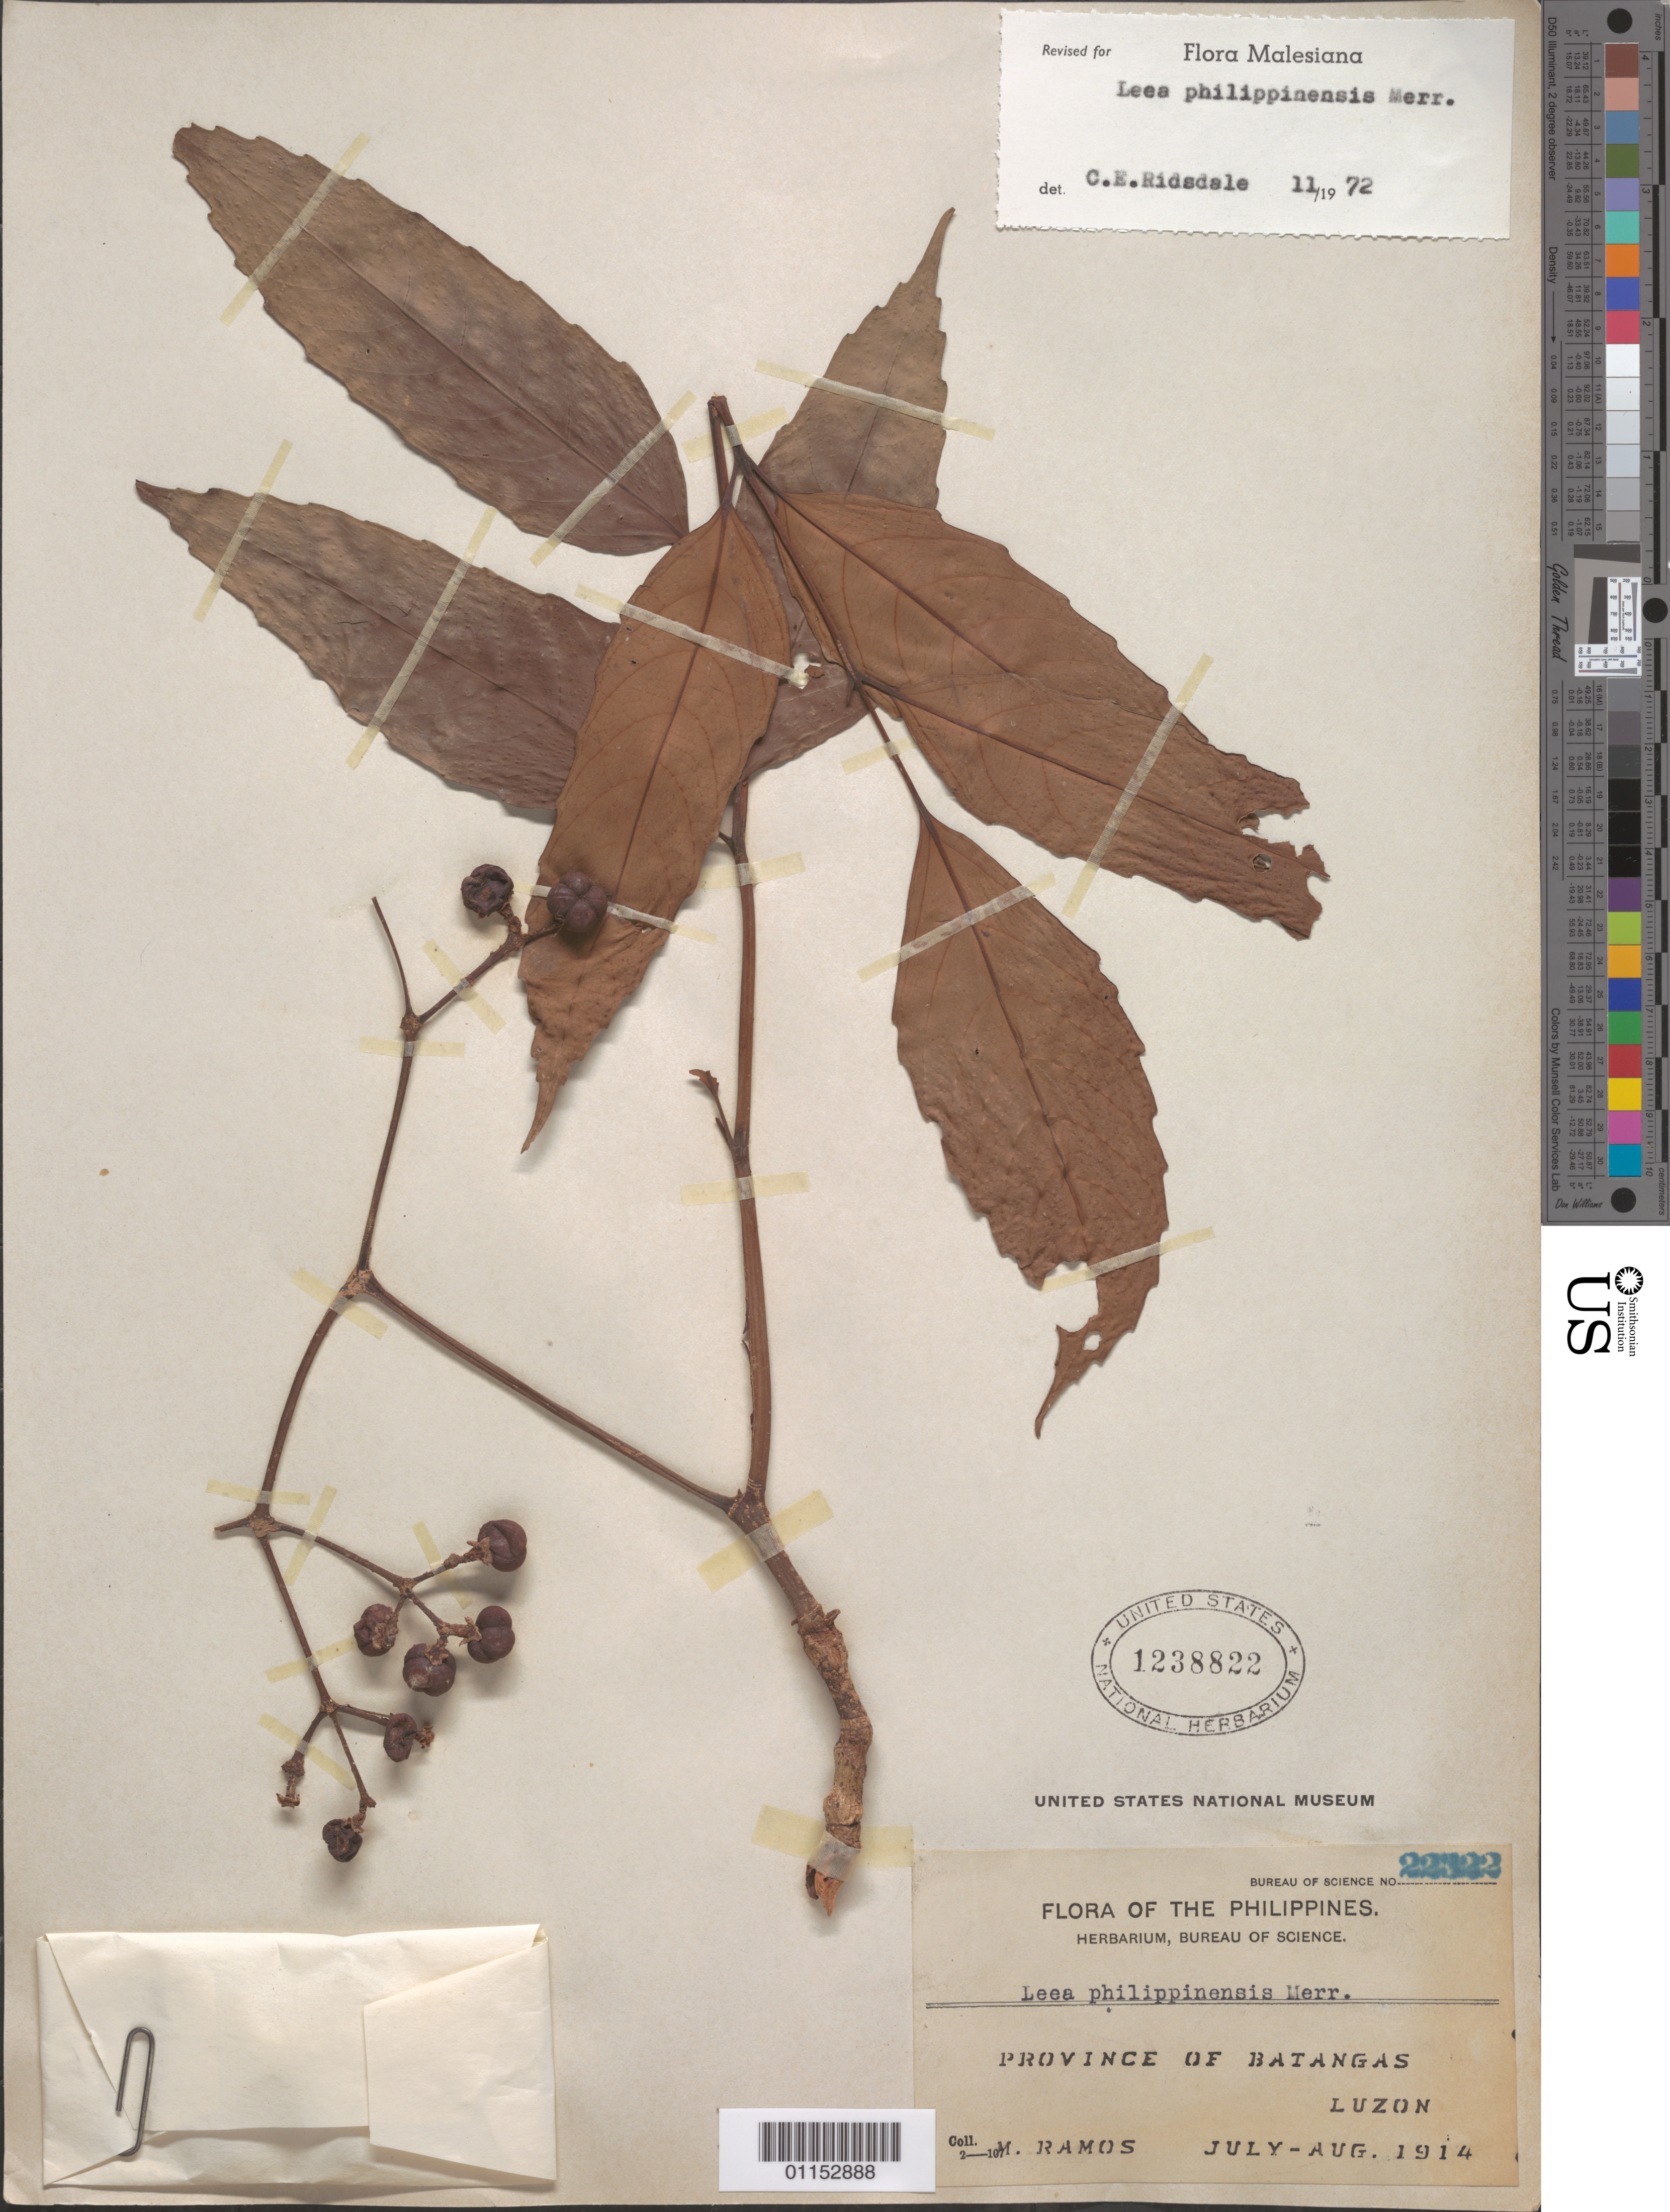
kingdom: Plantae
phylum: Tracheophyta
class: Magnoliopsida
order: Vitales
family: Vitaceae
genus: Leea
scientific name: Leea philippinensis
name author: Merr.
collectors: M. Ramos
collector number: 22322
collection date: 1914-07/1914-08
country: Philippines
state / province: Calabarzon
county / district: Batangas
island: Luzon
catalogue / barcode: US 1238822